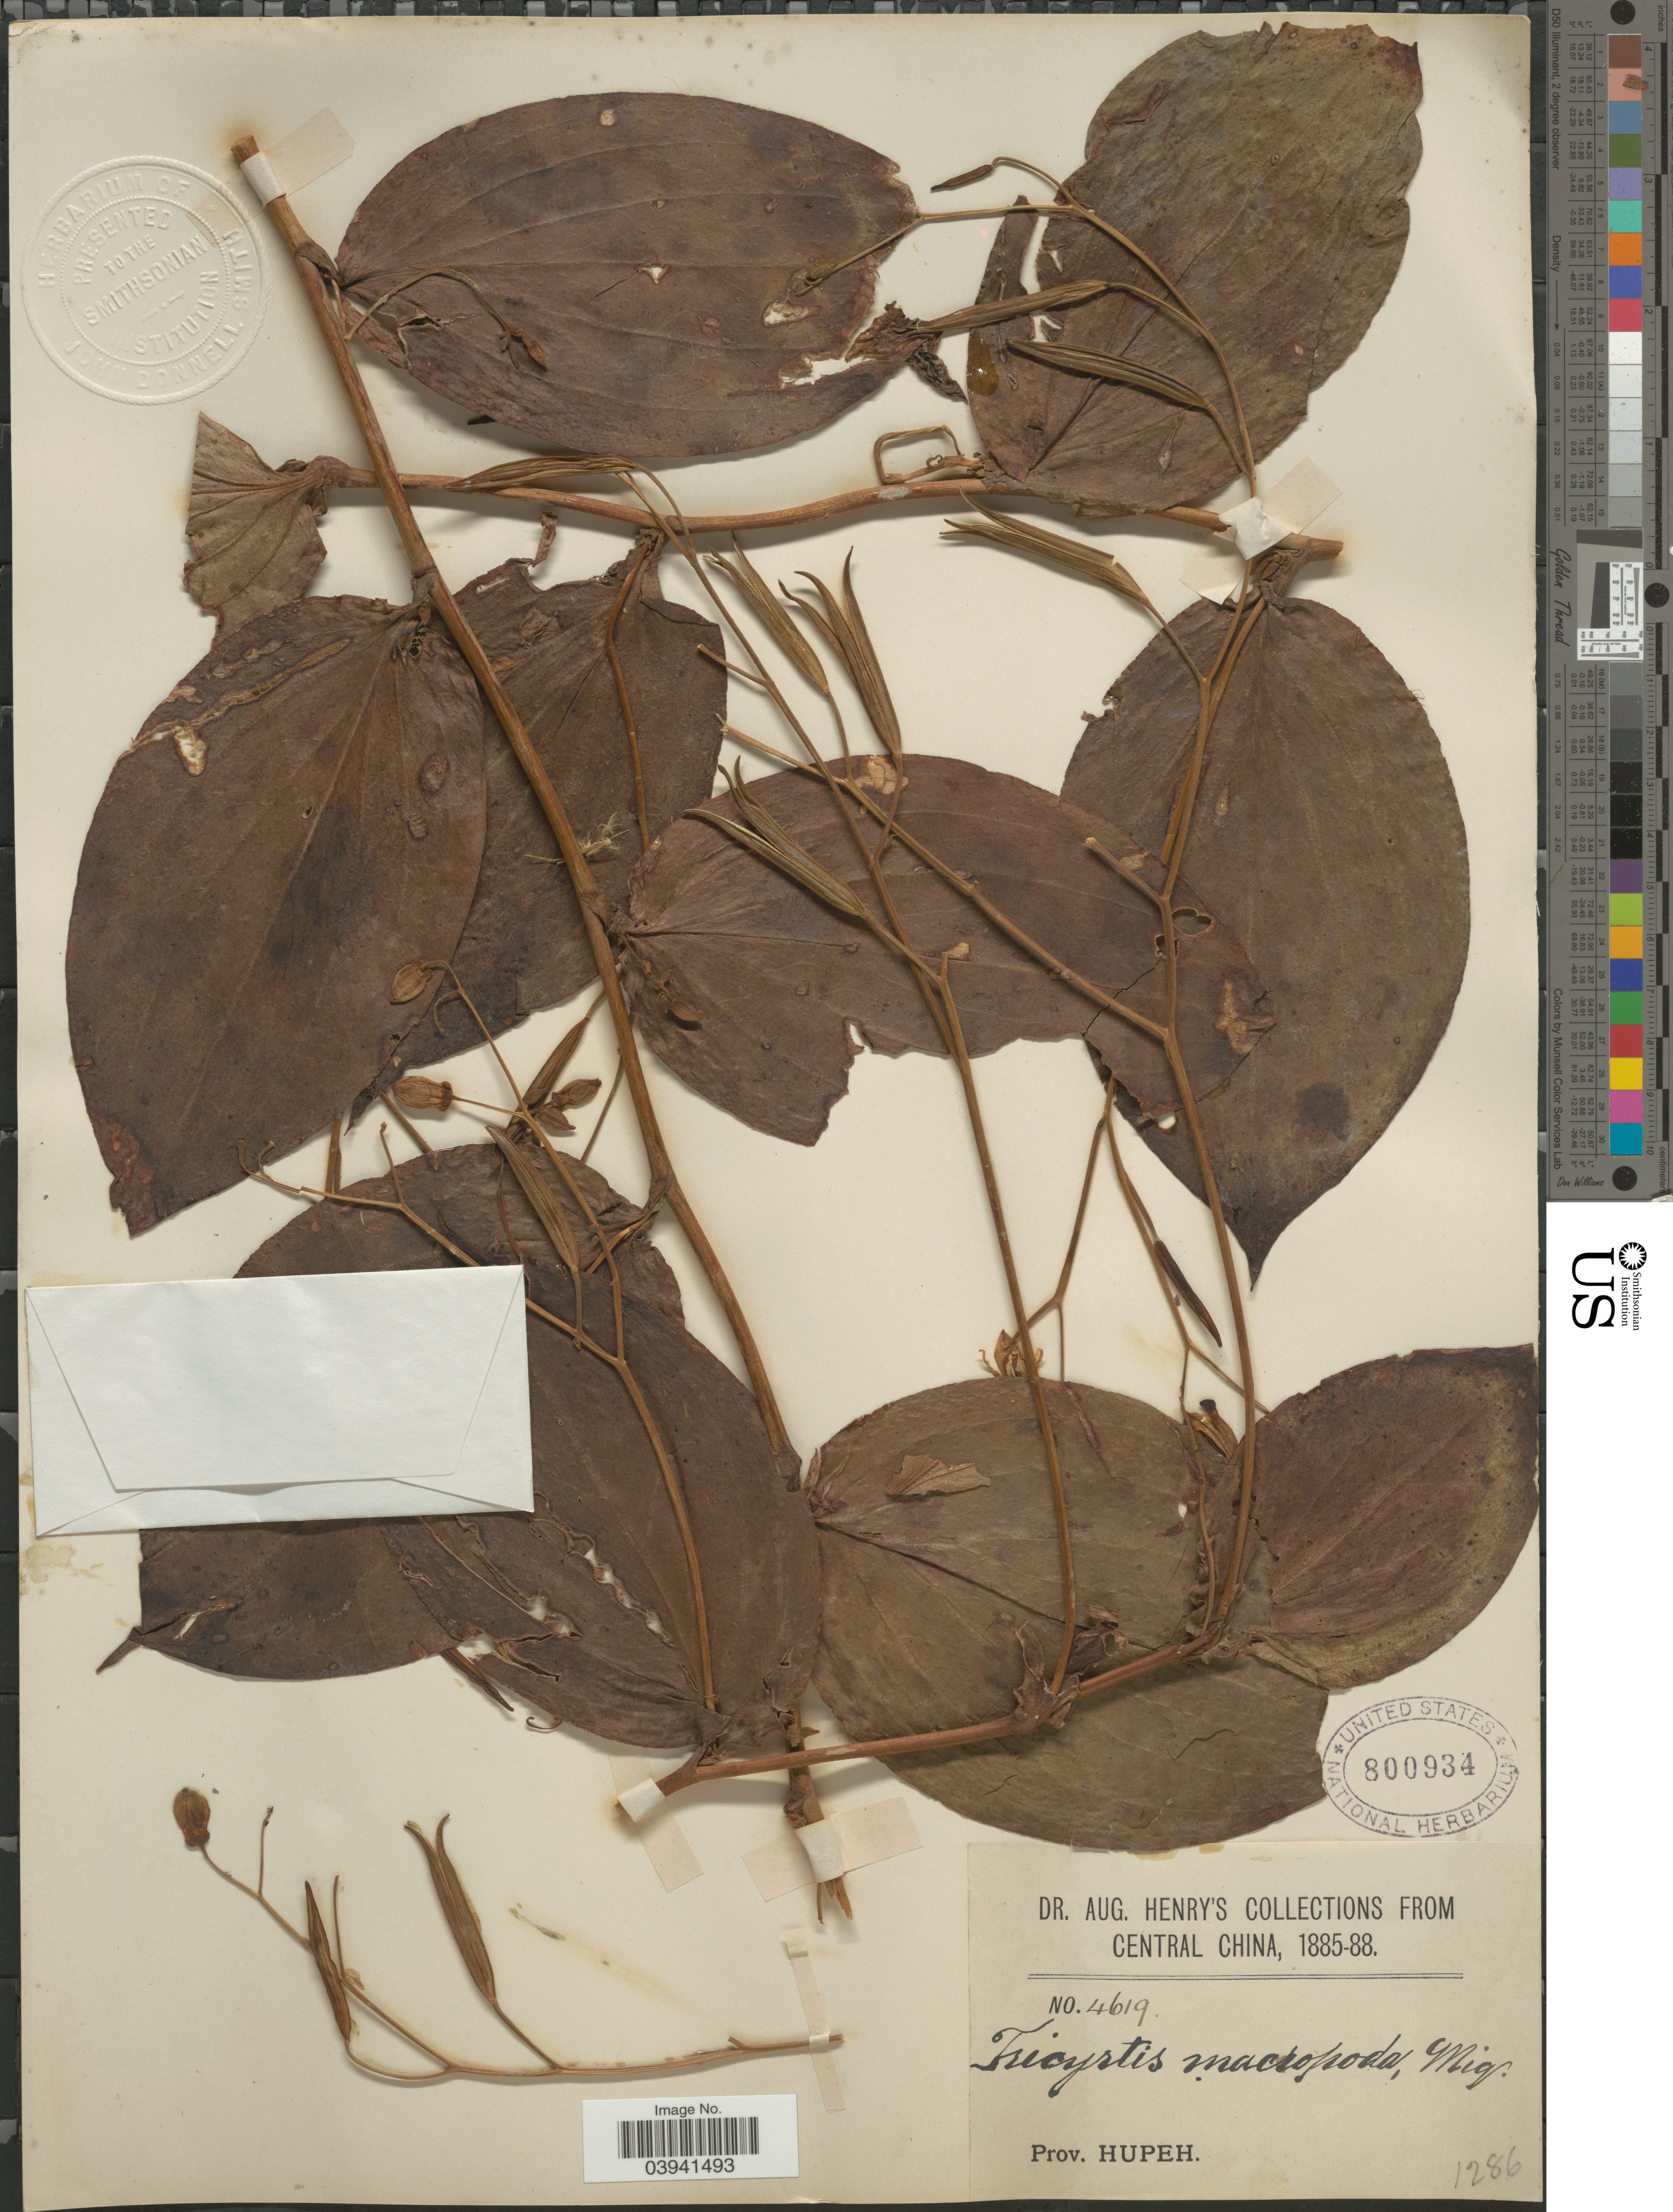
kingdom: Plantae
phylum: Tracheophyta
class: Liliopsida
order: Liliales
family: Liliaceae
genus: Tricyrtis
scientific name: Tricyrtis sp.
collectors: A. Henry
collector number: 4619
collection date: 1885/1888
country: China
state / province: Hubei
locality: Central China. Prov. Hupeh.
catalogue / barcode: US 800934